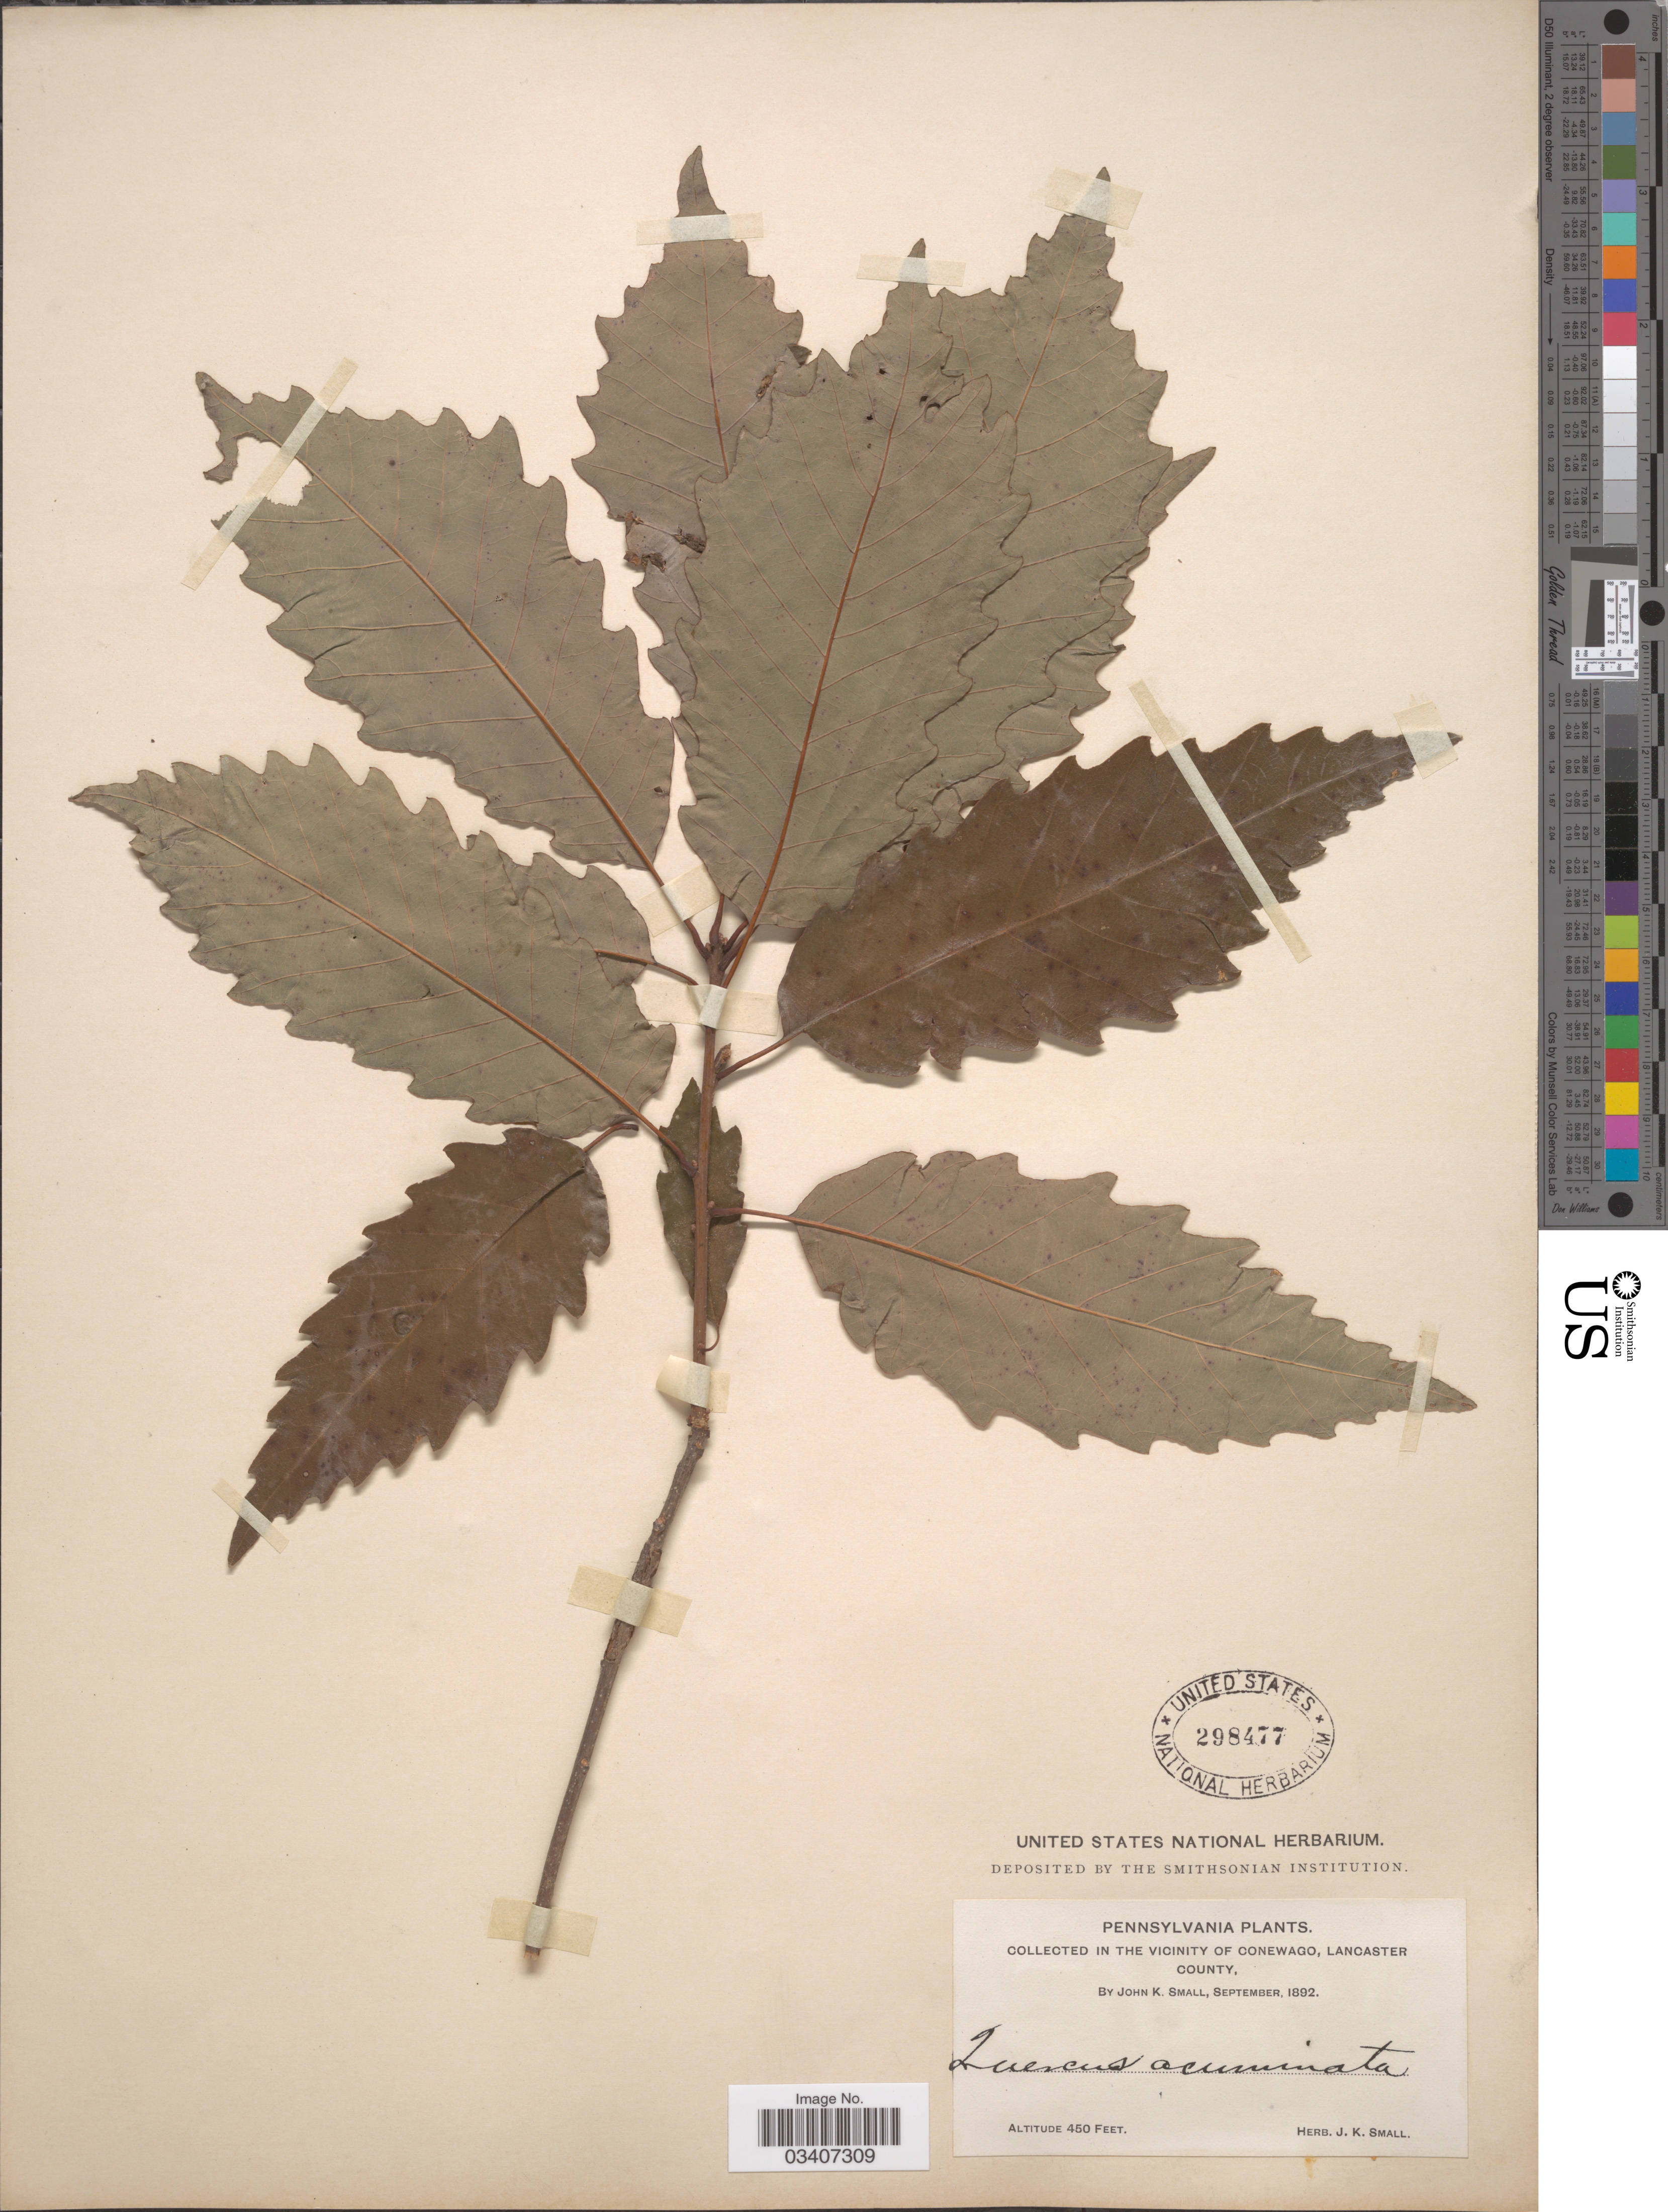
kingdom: Plantae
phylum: Tracheophyta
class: Magnoliopsida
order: Fagales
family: Fagaceae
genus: Quercus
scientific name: Quercus muehlenbergii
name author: Engelm.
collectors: J. K. Small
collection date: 1892-09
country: United States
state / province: Pennsylvania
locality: Vicinity of Conewago, Lancaster County.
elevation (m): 137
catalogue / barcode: US 298477